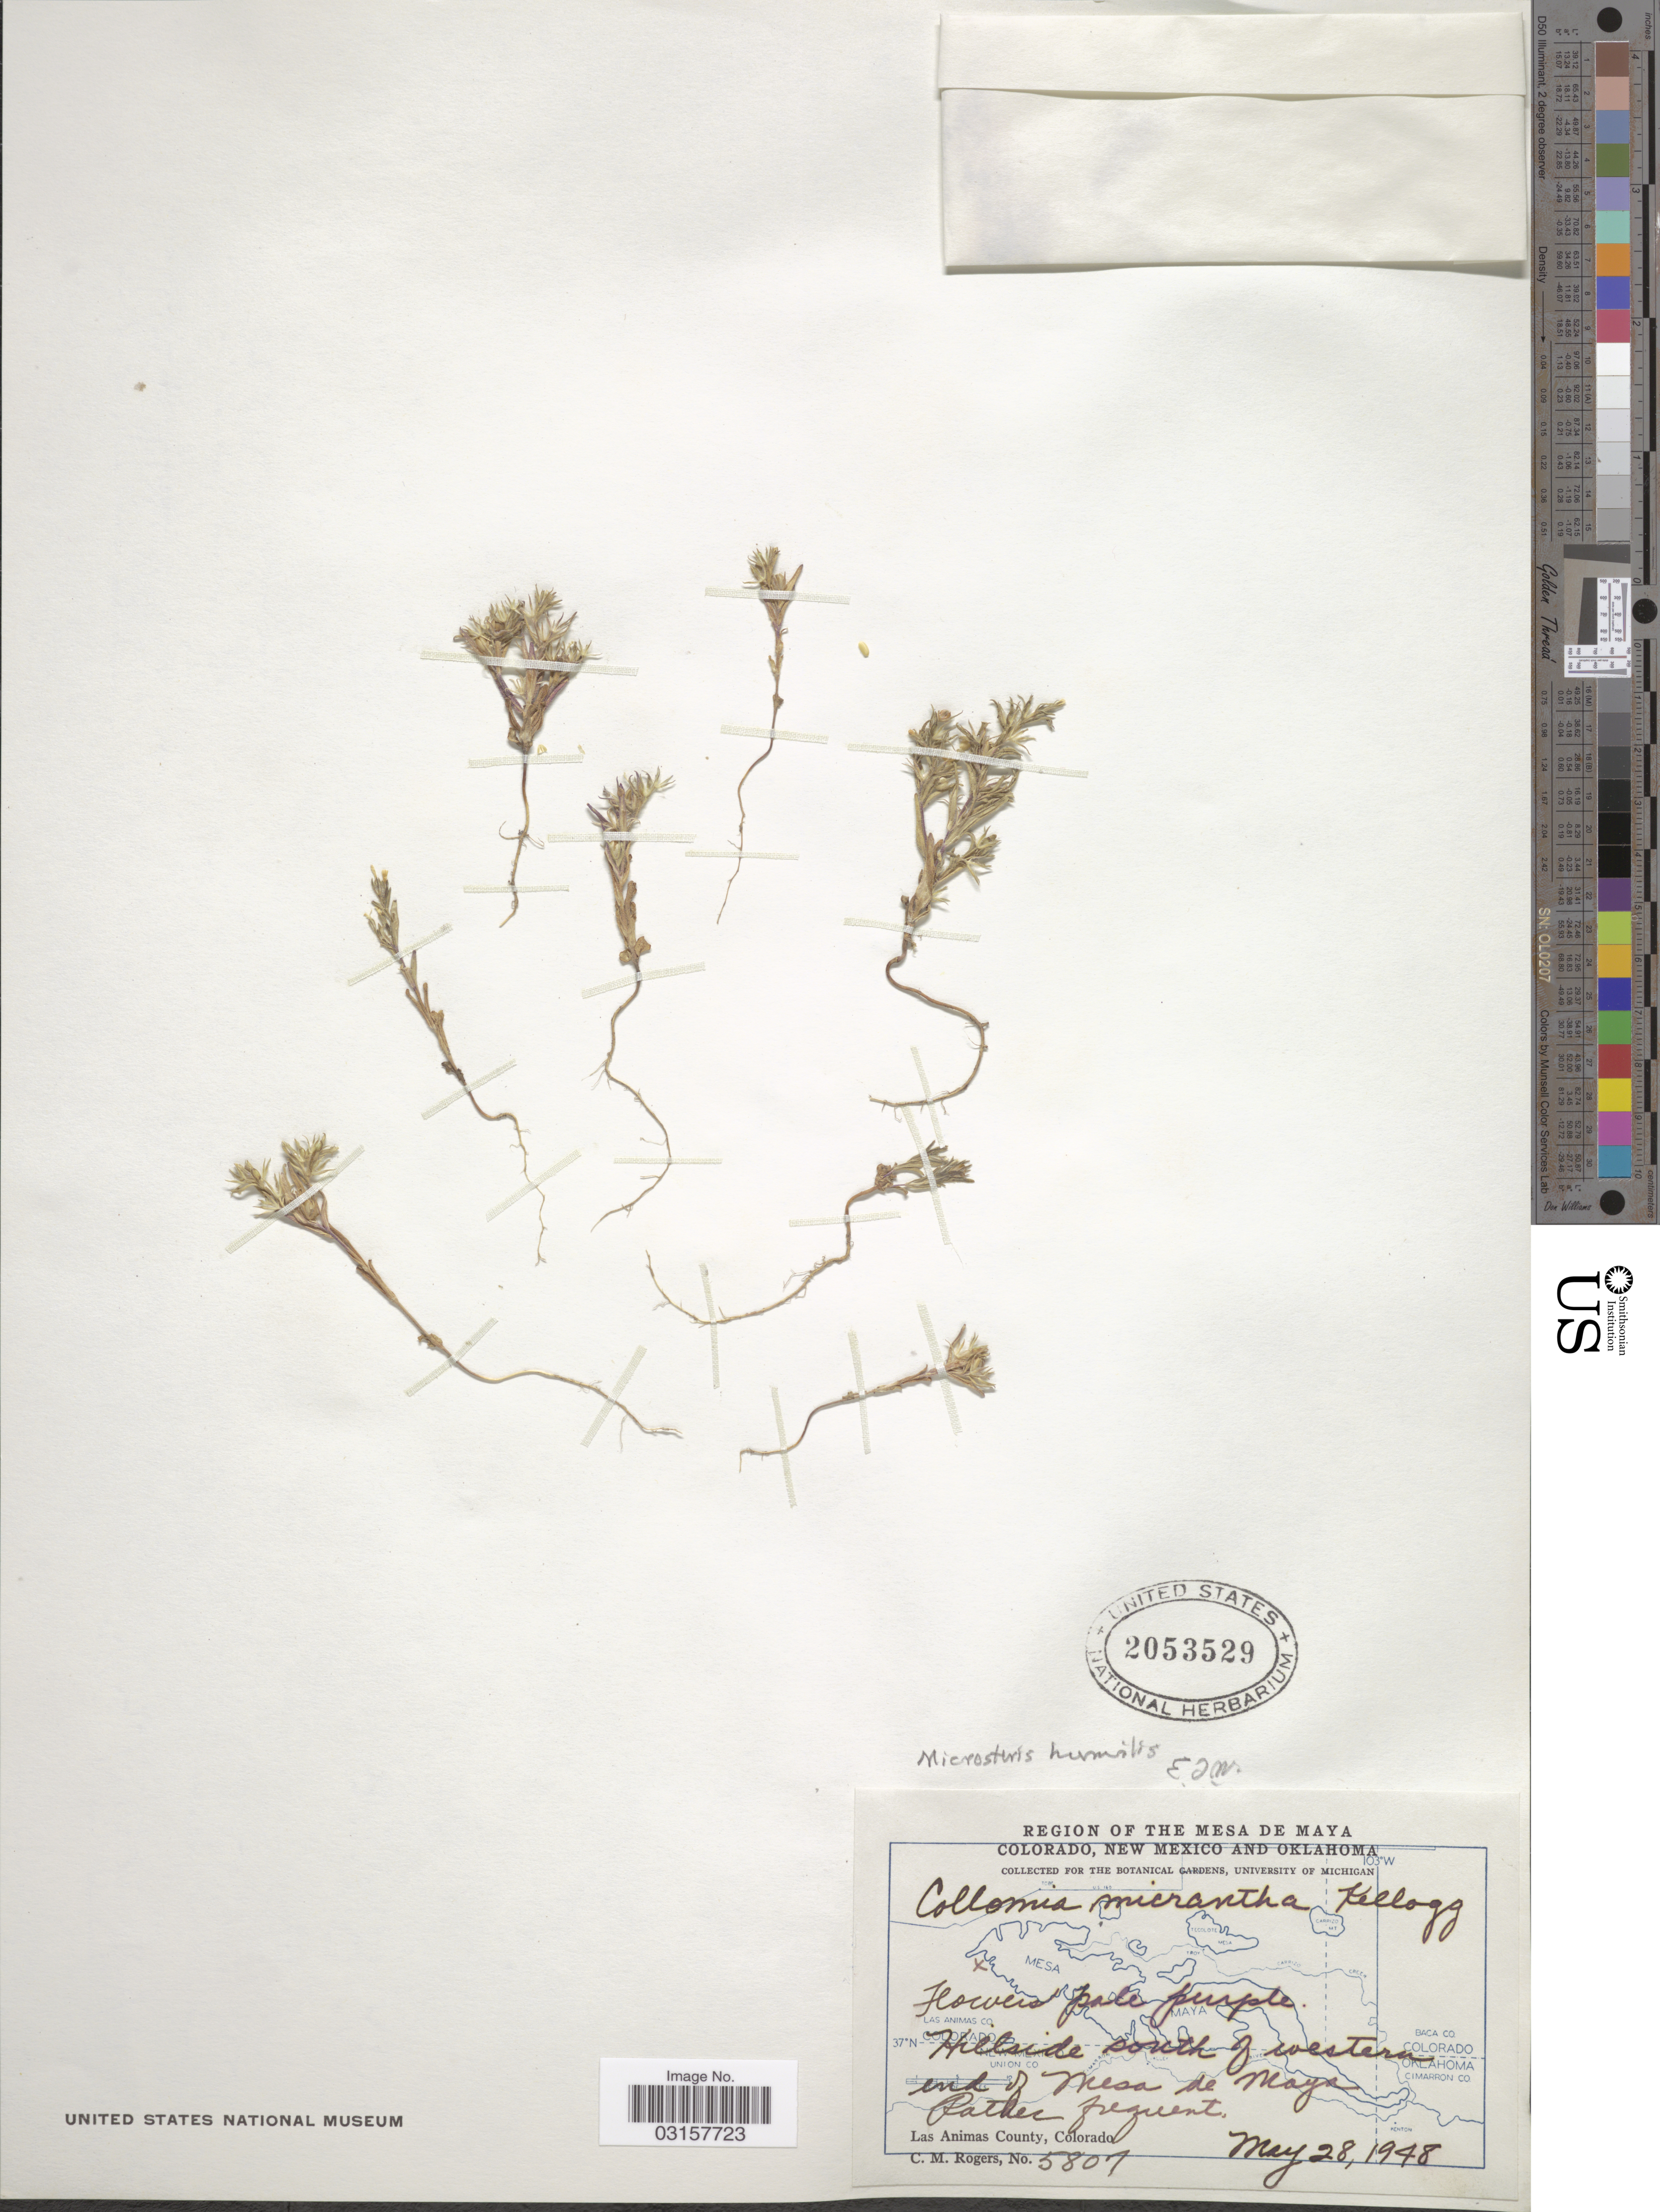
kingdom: Plantae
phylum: Tracheophyta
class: Magnoliopsida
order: Ericales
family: Polemoniaceae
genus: Microsteris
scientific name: Microsteris gracilis var. humilior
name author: (Hook.) Cronquist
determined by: (US) Smithsonian Institution - National Museum of Natural History - Department of Botany (UNITED STATES)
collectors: C. M. Rogers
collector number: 5807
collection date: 1948-05-28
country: United States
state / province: Colorado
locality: The Mesa de Maya. Hillside south of western end of Mesa de Meya. Las Animas County.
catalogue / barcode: US 2053529